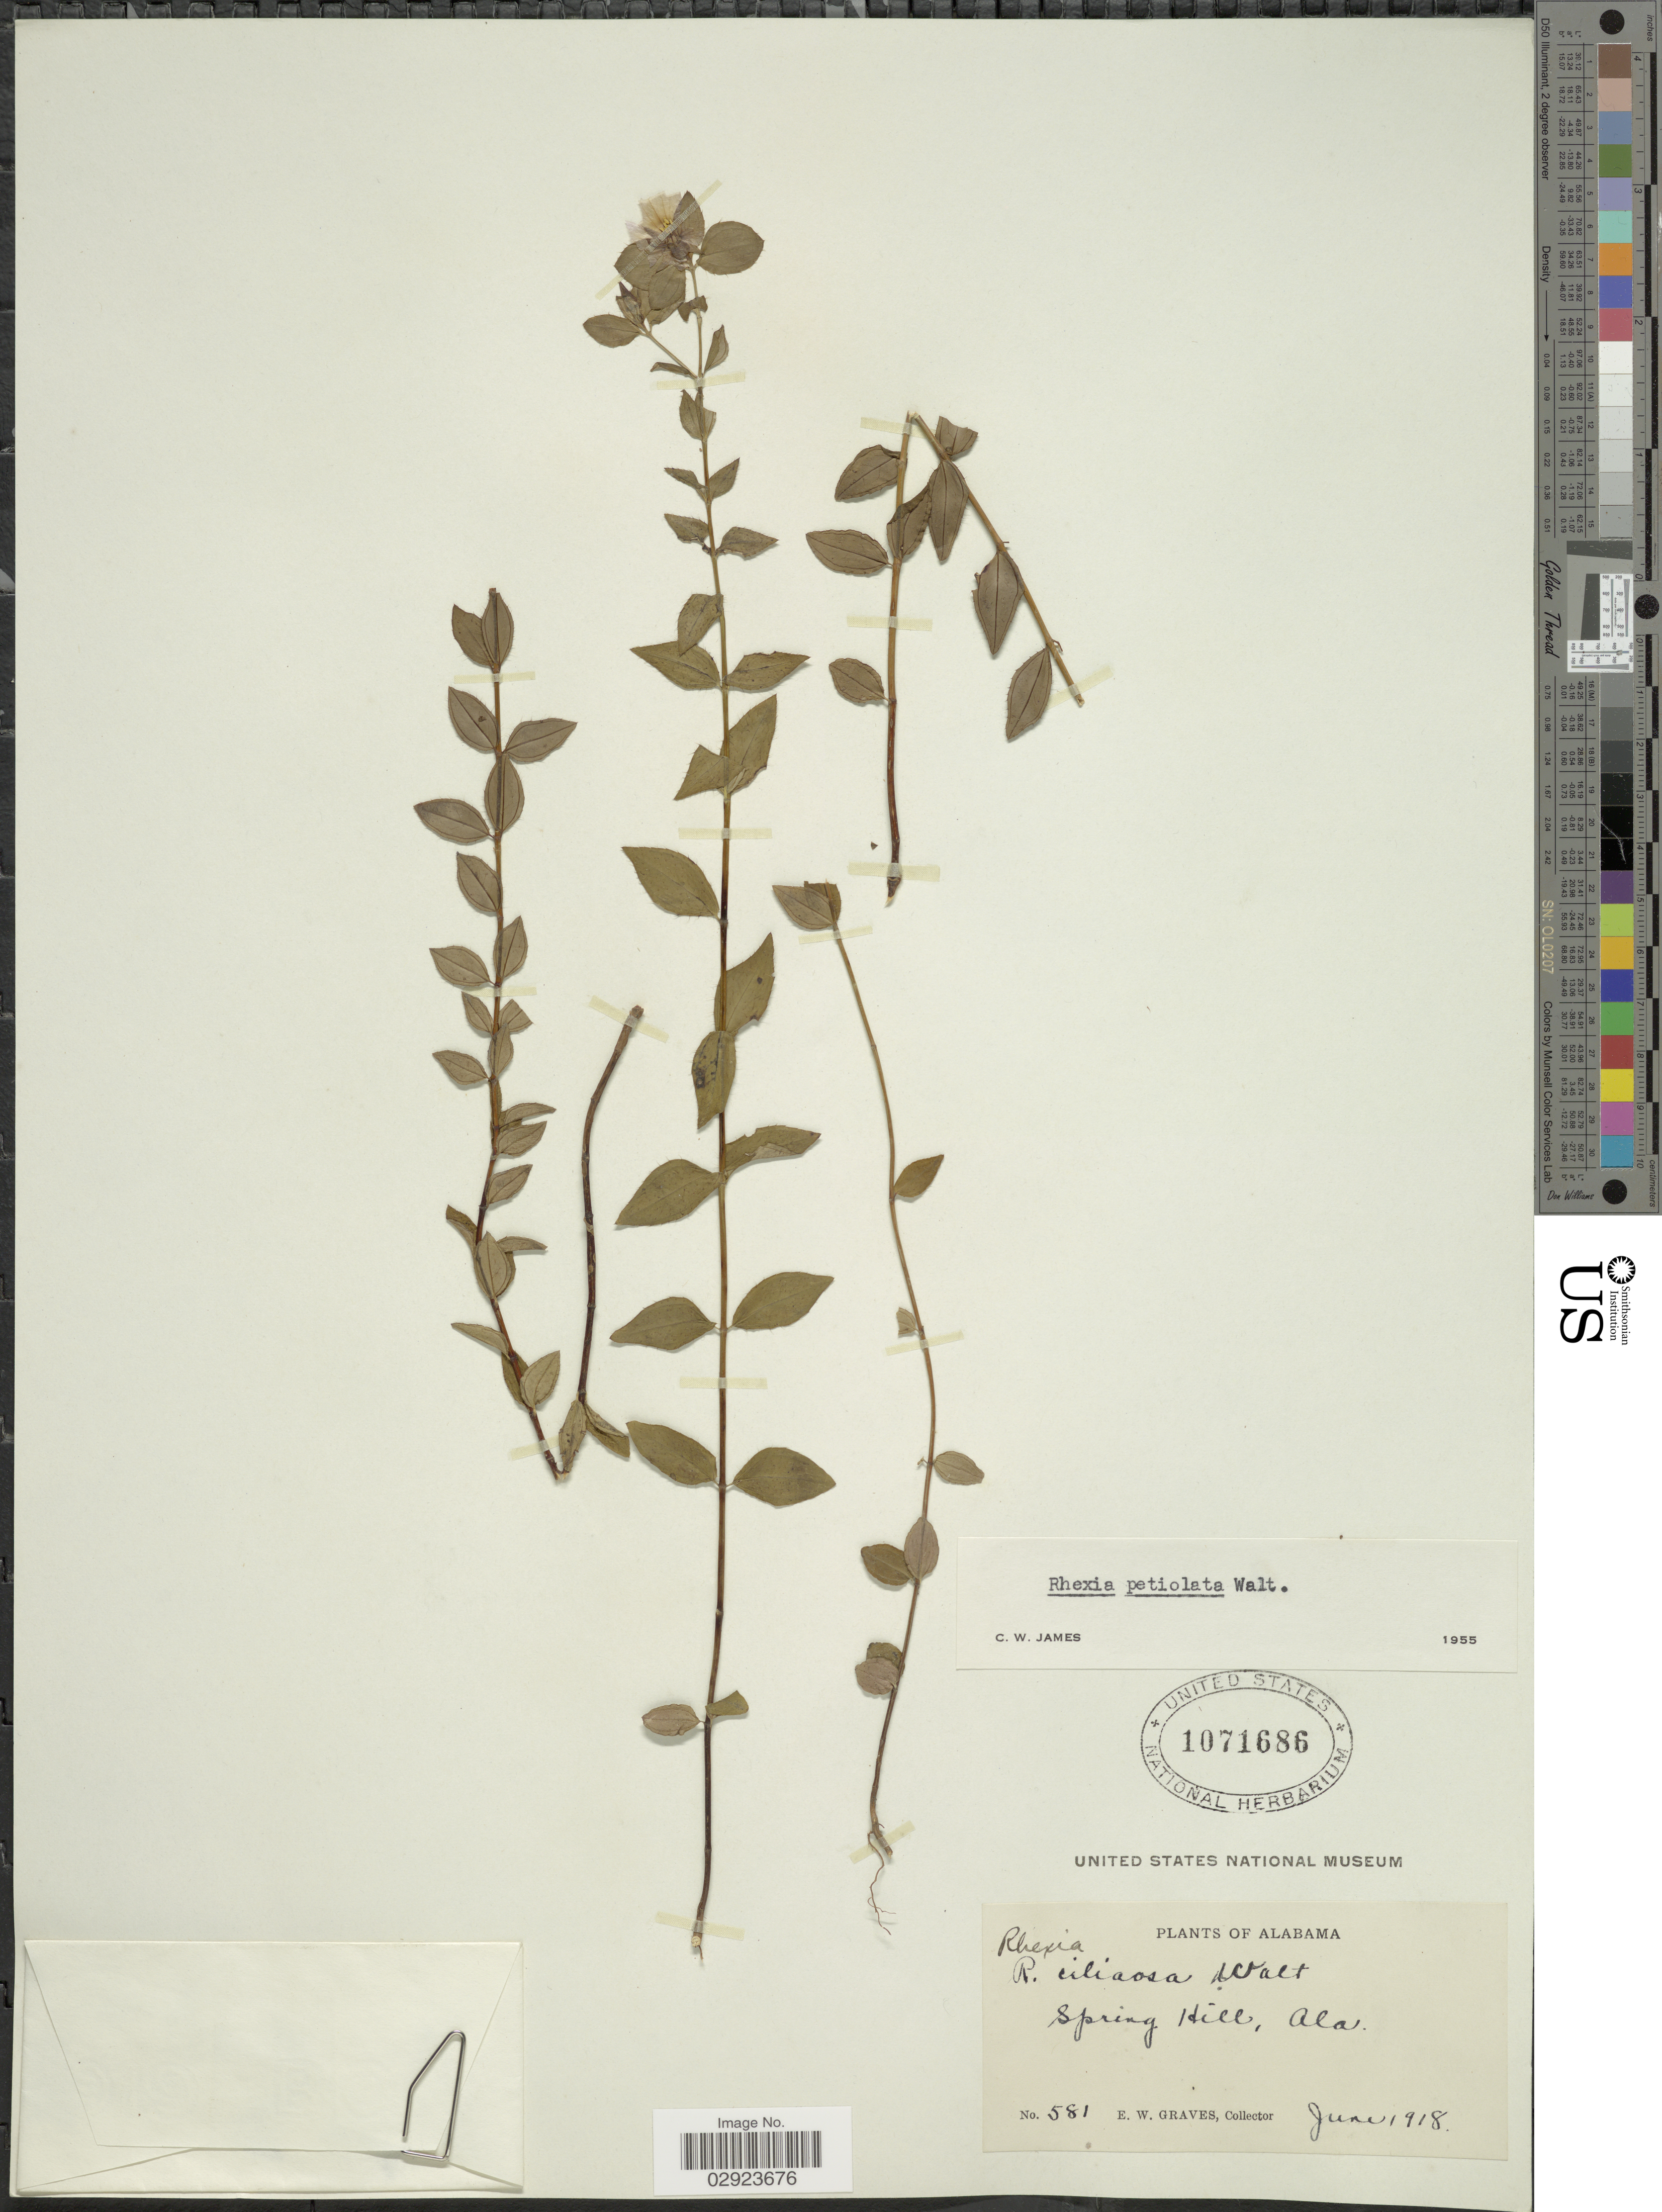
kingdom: Plantae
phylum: Tracheophyta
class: Magnoliopsida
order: Myrtales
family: Melastomataceae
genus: Rhexia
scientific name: Rhexia petiolata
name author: Walter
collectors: E. Graves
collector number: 581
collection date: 1918-06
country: United States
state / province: Alabama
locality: Spring Hill.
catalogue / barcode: US 1071686